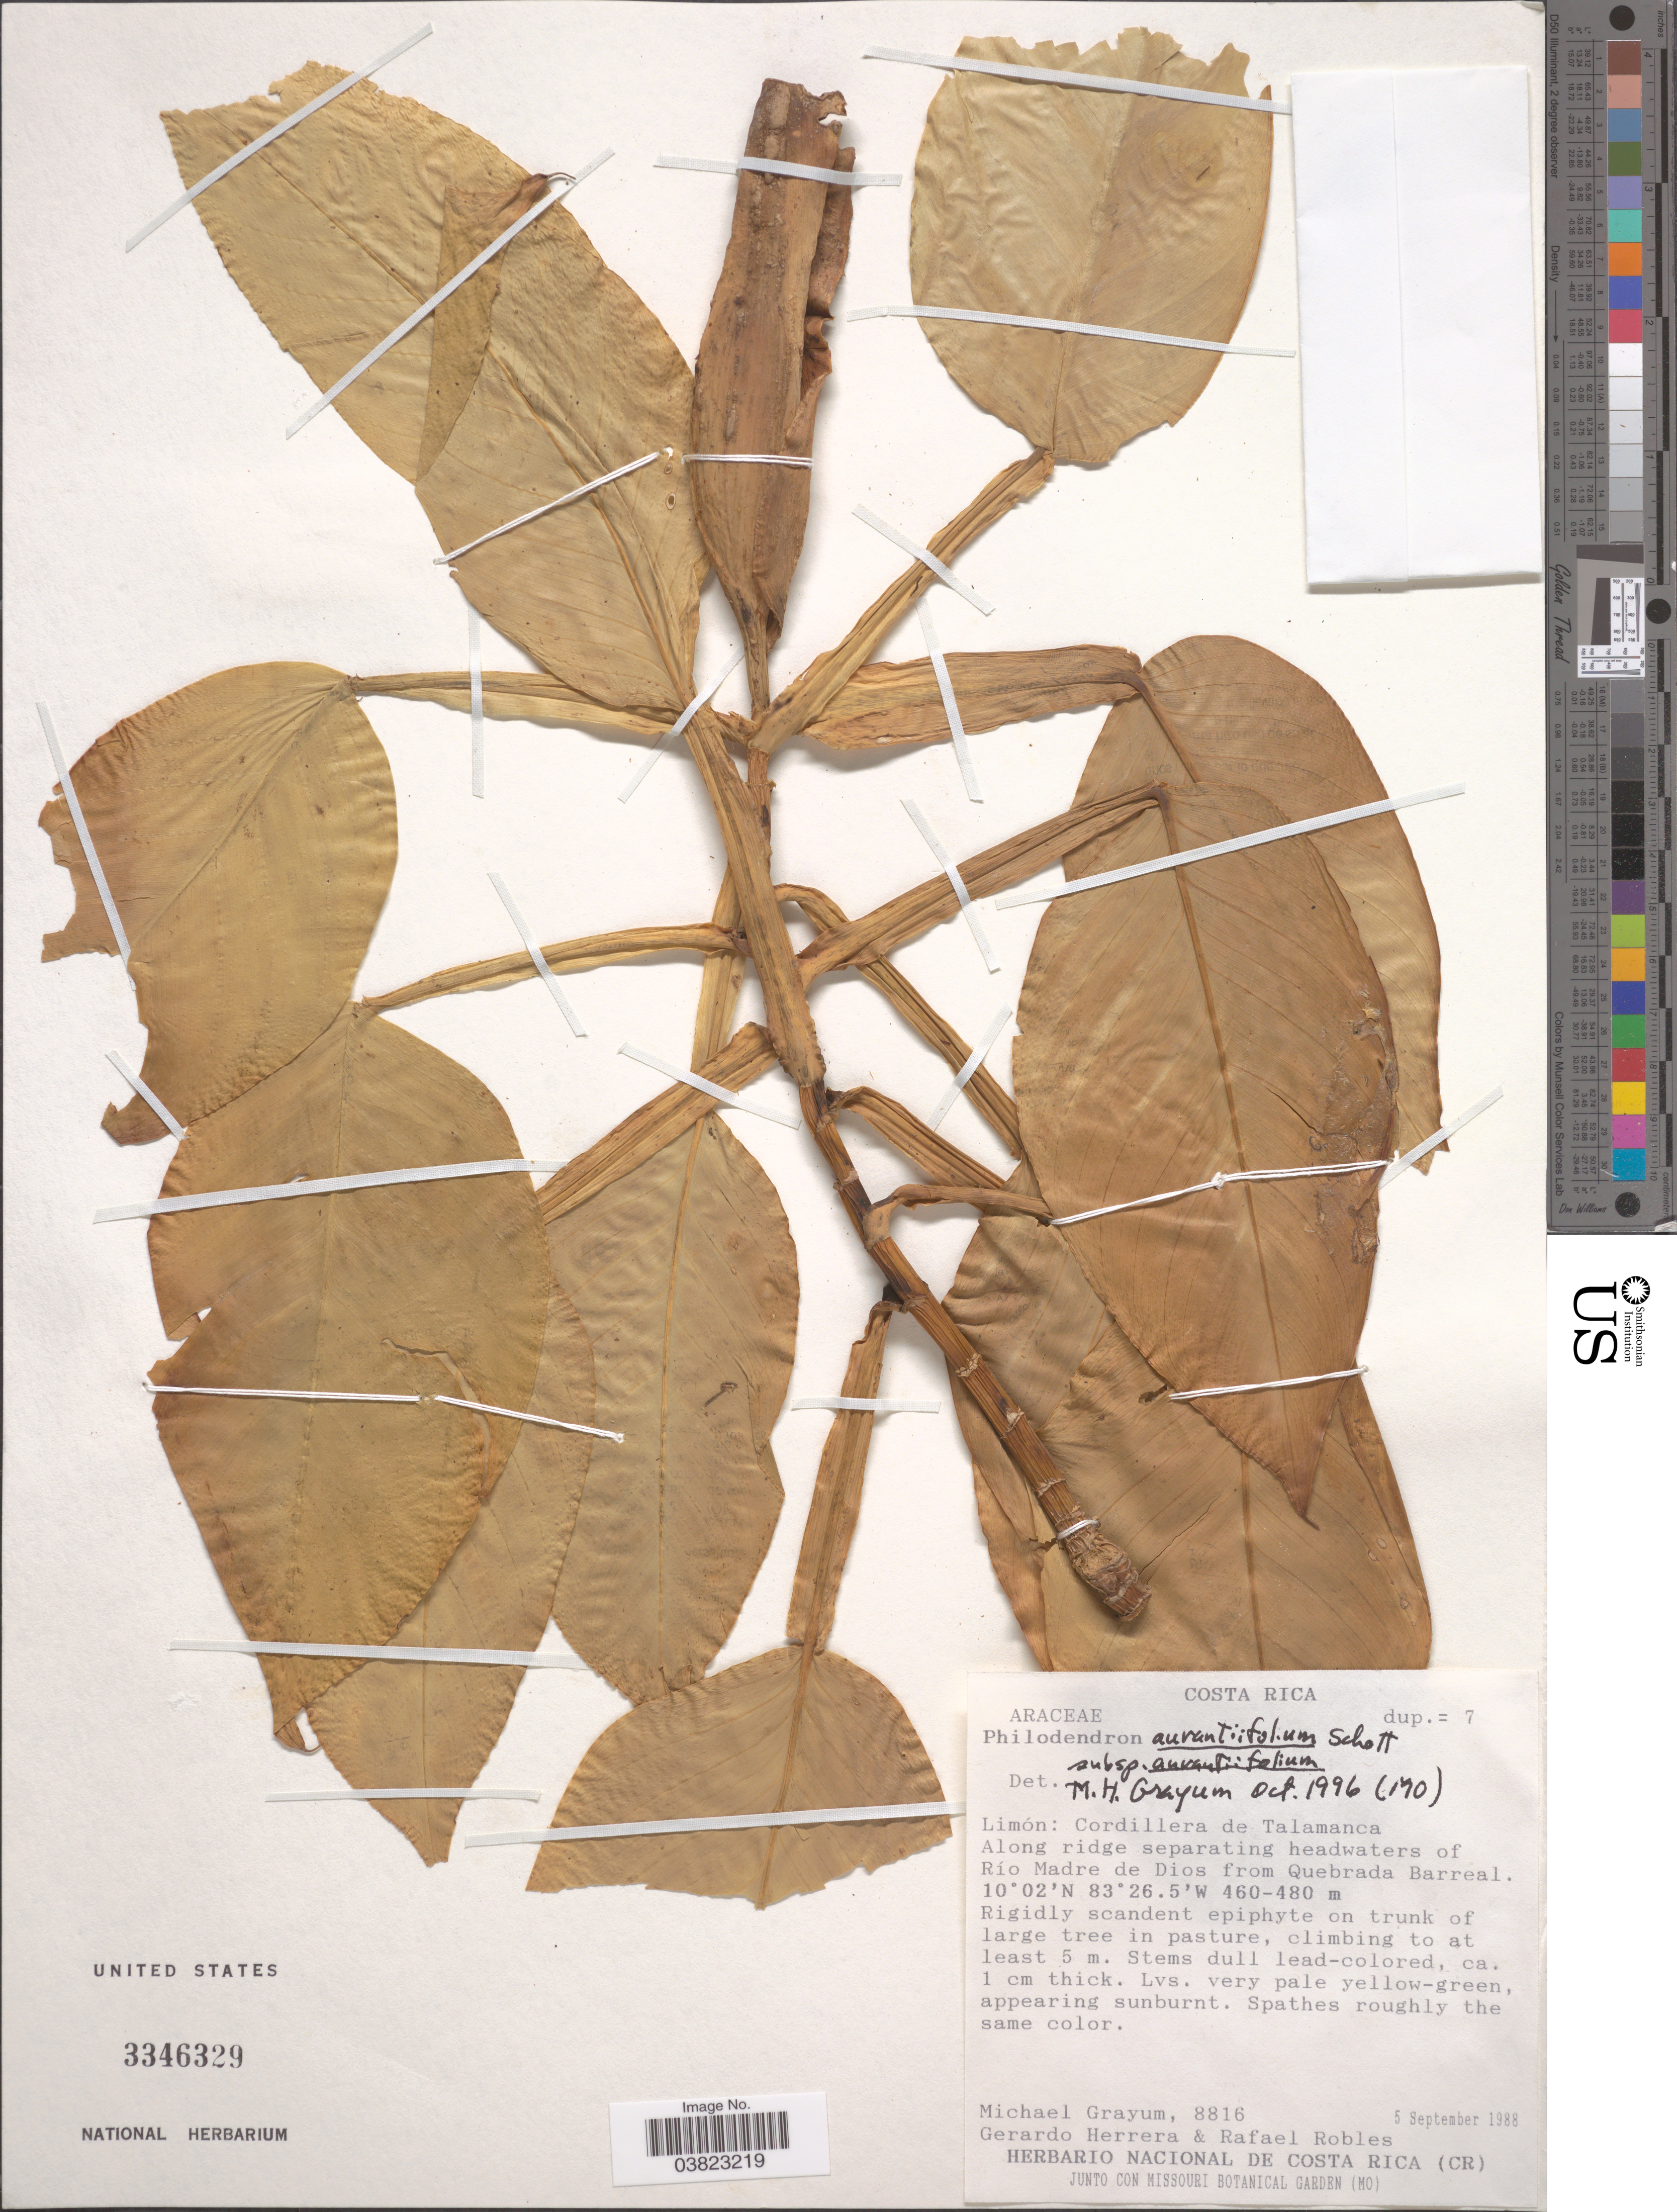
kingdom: Plantae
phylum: Tracheophyta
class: Liliopsida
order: Alismatales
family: Araceae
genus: Philodendron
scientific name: Philodendron aurantiifolium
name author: Schott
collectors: M. H. Grayum, G. Herrera & R. Robles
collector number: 8816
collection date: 1988-09-05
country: Costa Rica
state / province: Limón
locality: Cordillera de Talamanca. Along ridge separating headwaters of Río Madre de Dios from Quebrada Barreal.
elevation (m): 460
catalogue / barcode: US 3346329